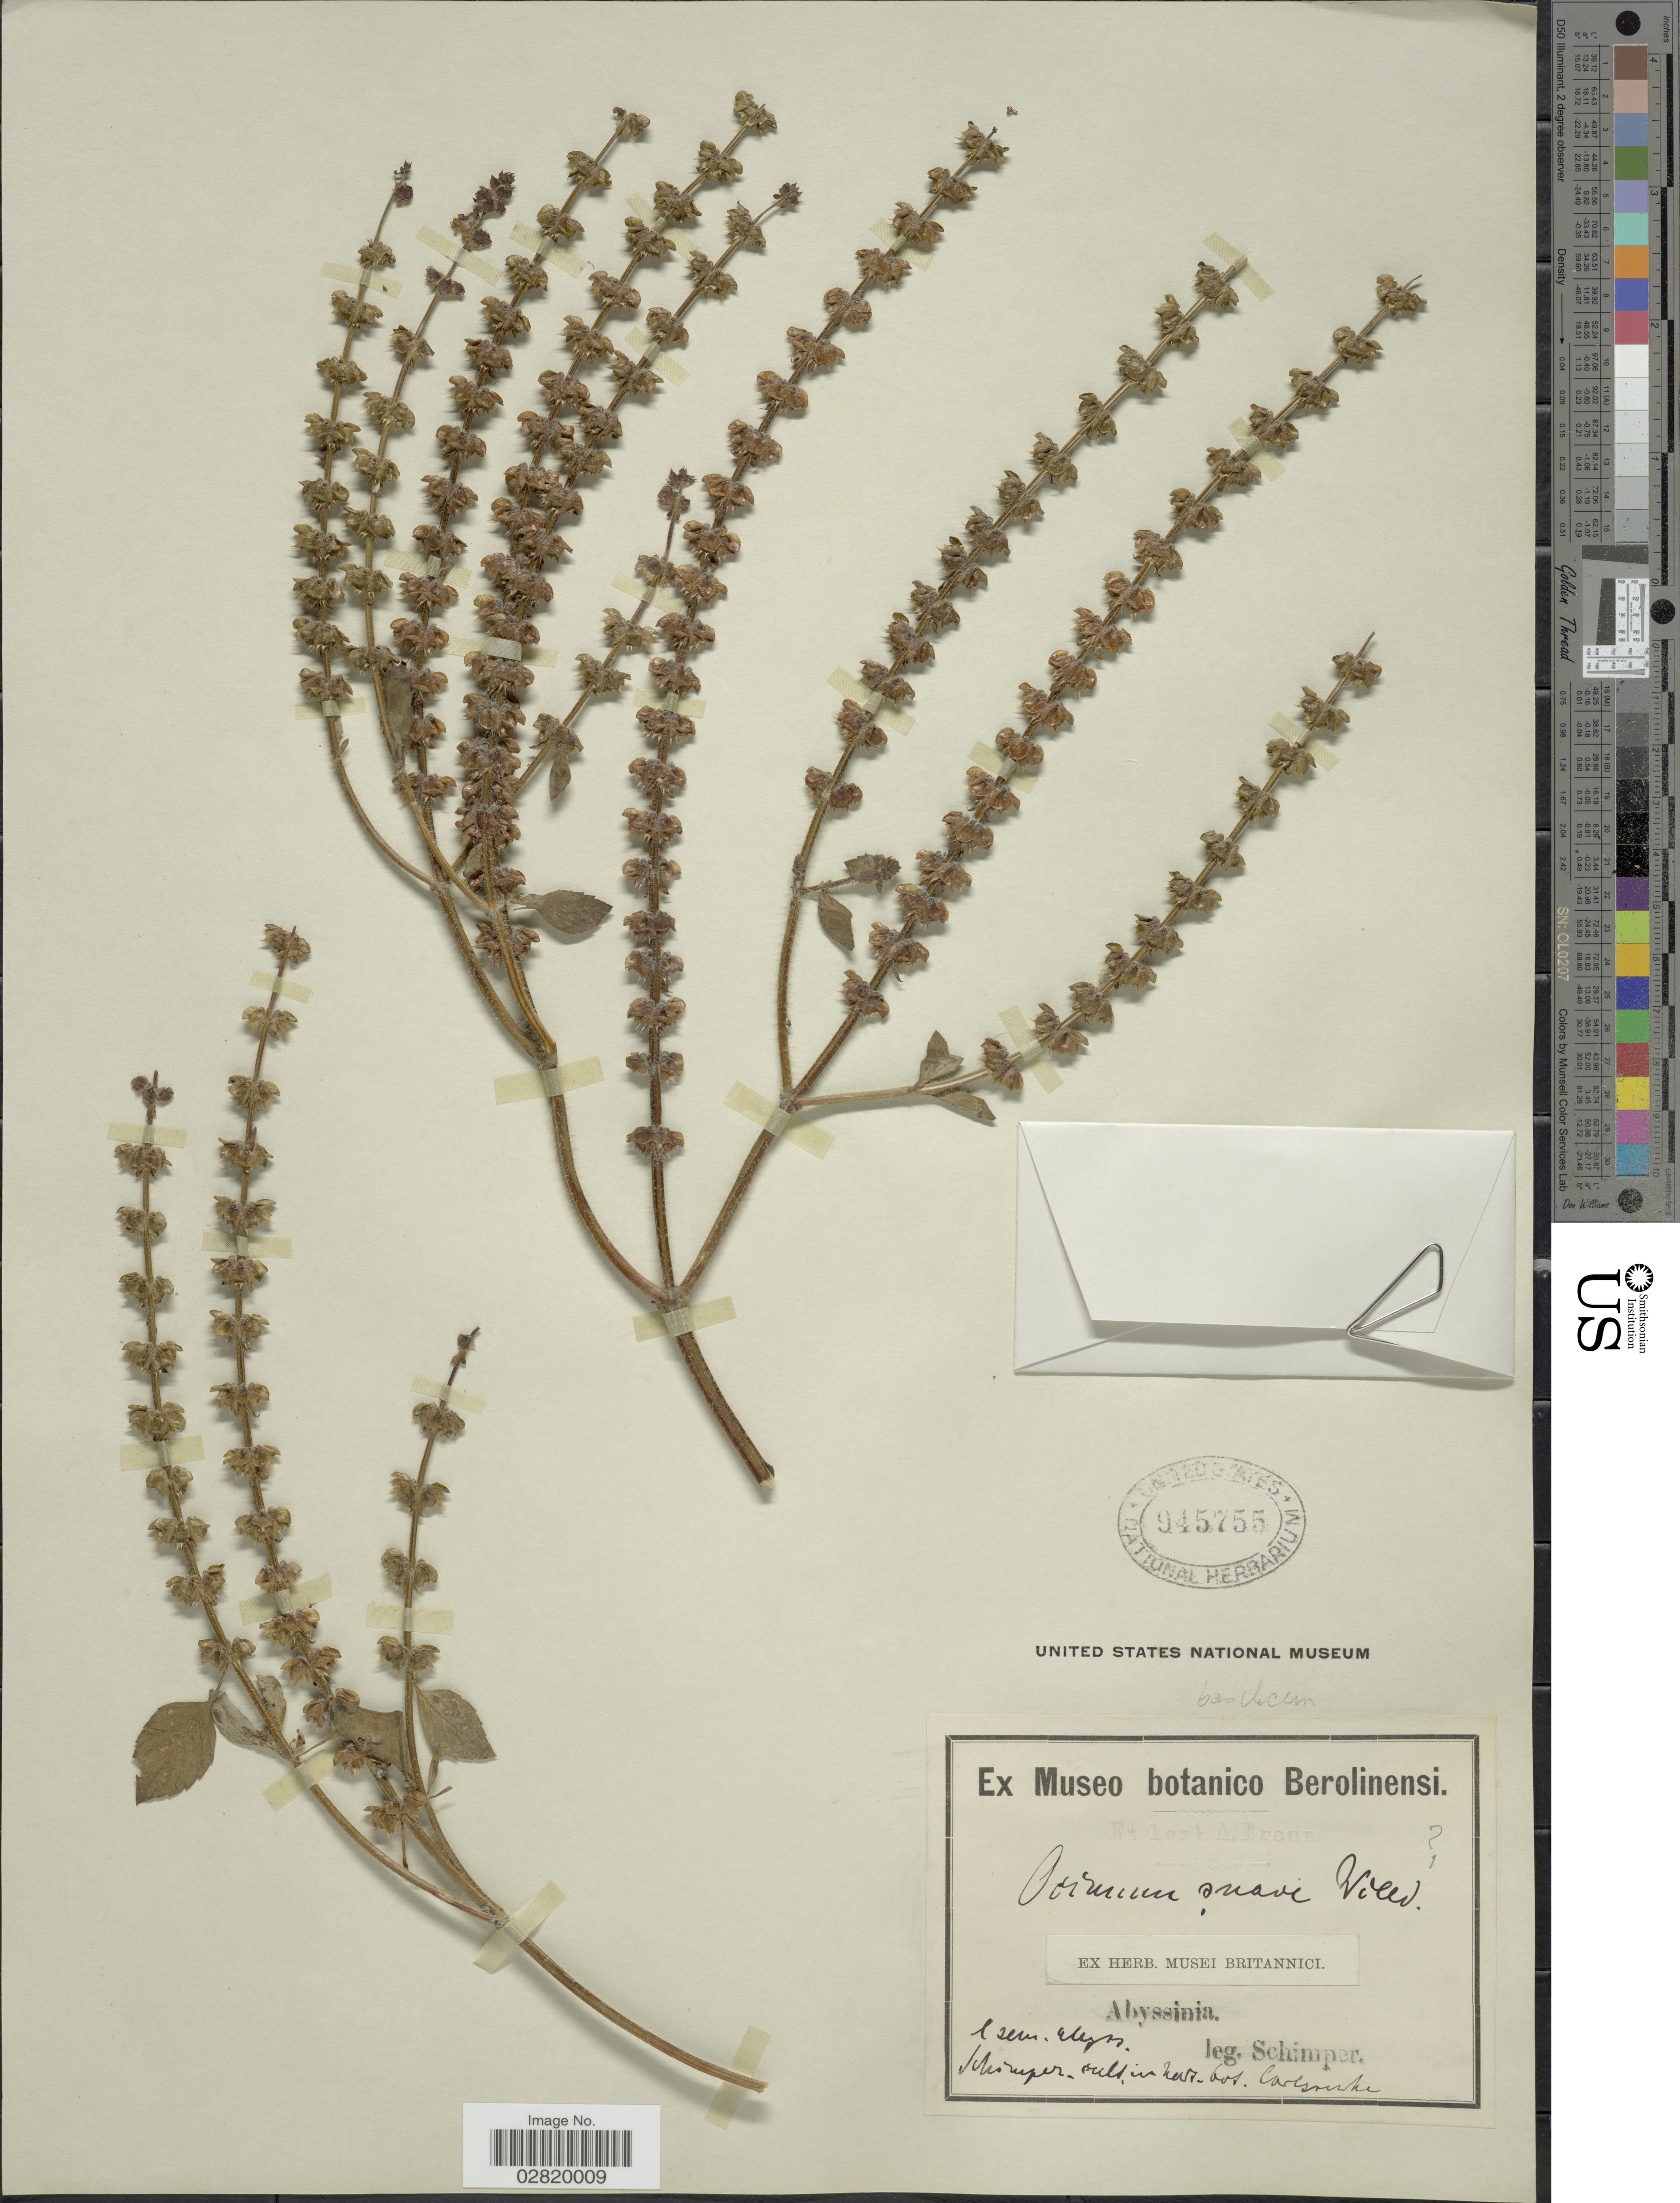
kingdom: Plantae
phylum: Tracheophyta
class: Magnoliopsida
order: Lamiales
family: Lamiaceae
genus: Ocimum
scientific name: Ocimum basilicum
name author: L.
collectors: -. Schimper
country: Eritrea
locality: Abyssinia, Caresinke [interpreted].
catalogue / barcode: US 945755